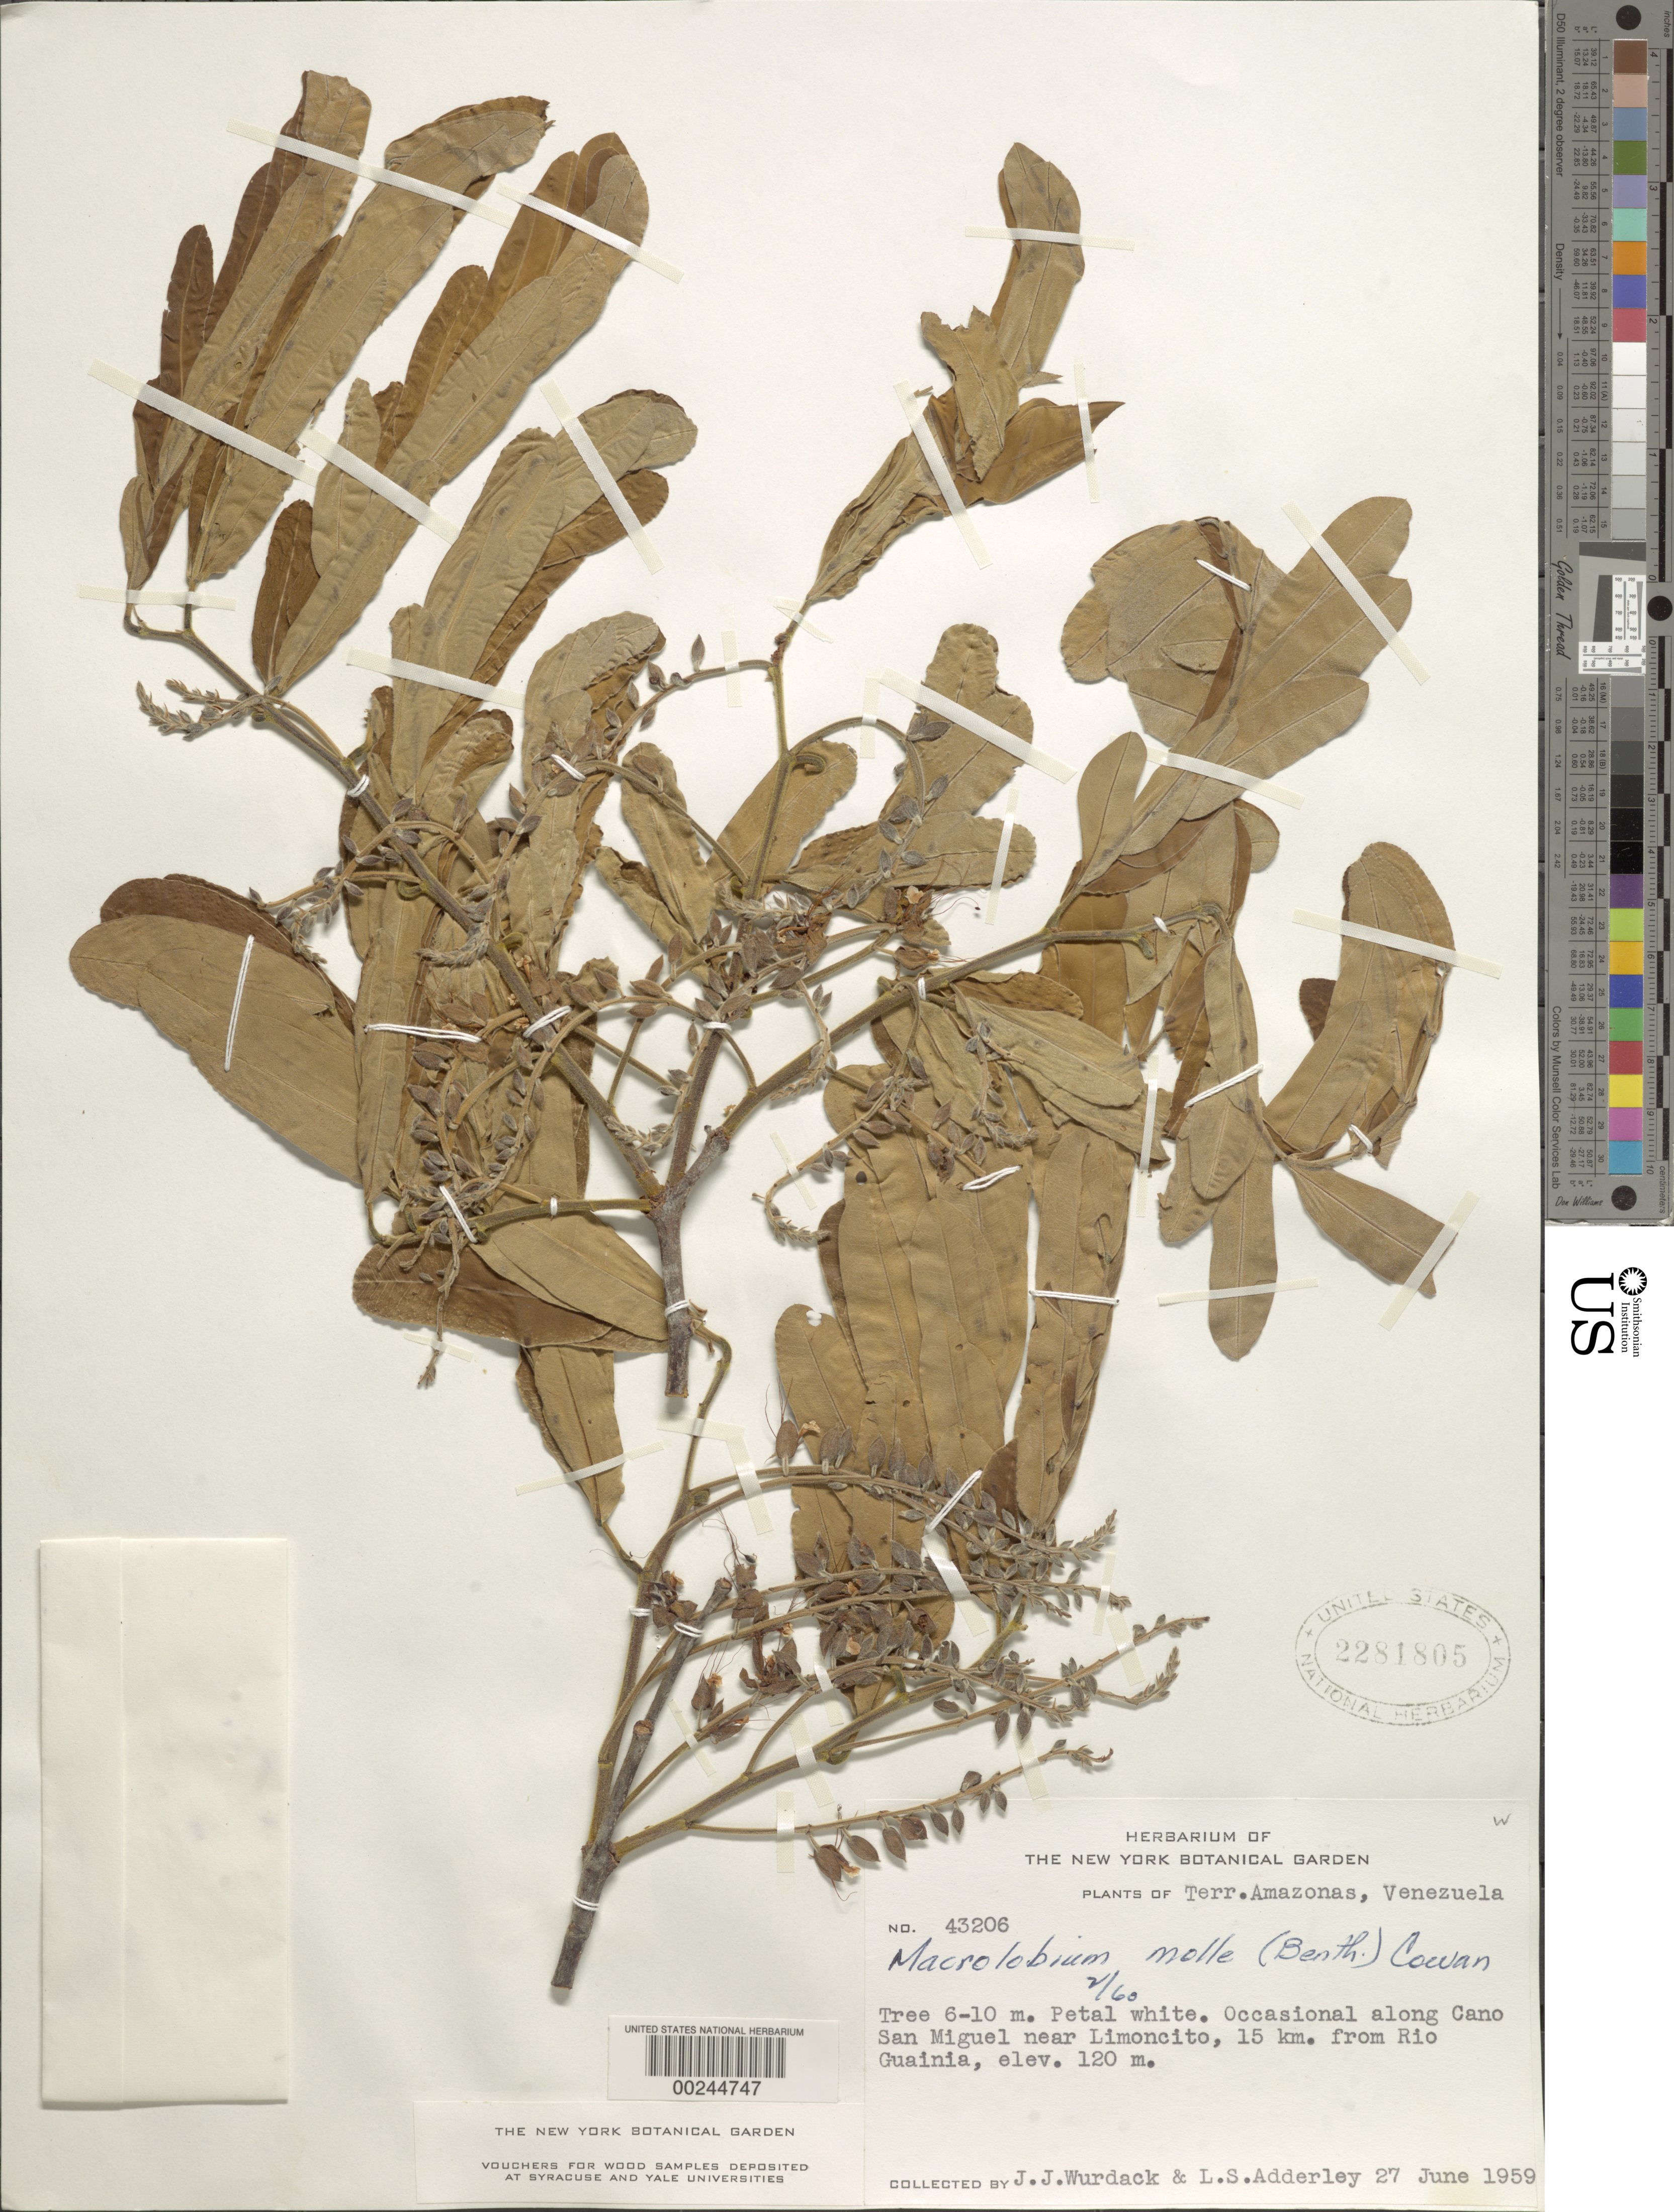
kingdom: Plantae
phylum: Tracheophyta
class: Magnoliopsida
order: Fabales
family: Fabaceae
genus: Macrolobium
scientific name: Macrolobium molle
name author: (Benth.) R.S. Cowan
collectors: J. J. Wurdack & L. S. Adderley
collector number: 27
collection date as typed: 27 Jun 1959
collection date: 1959-06-27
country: Venezuela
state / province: Amazonas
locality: Along cano san miguel near limoncito, 15 km from rio guainia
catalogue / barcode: US 2281805